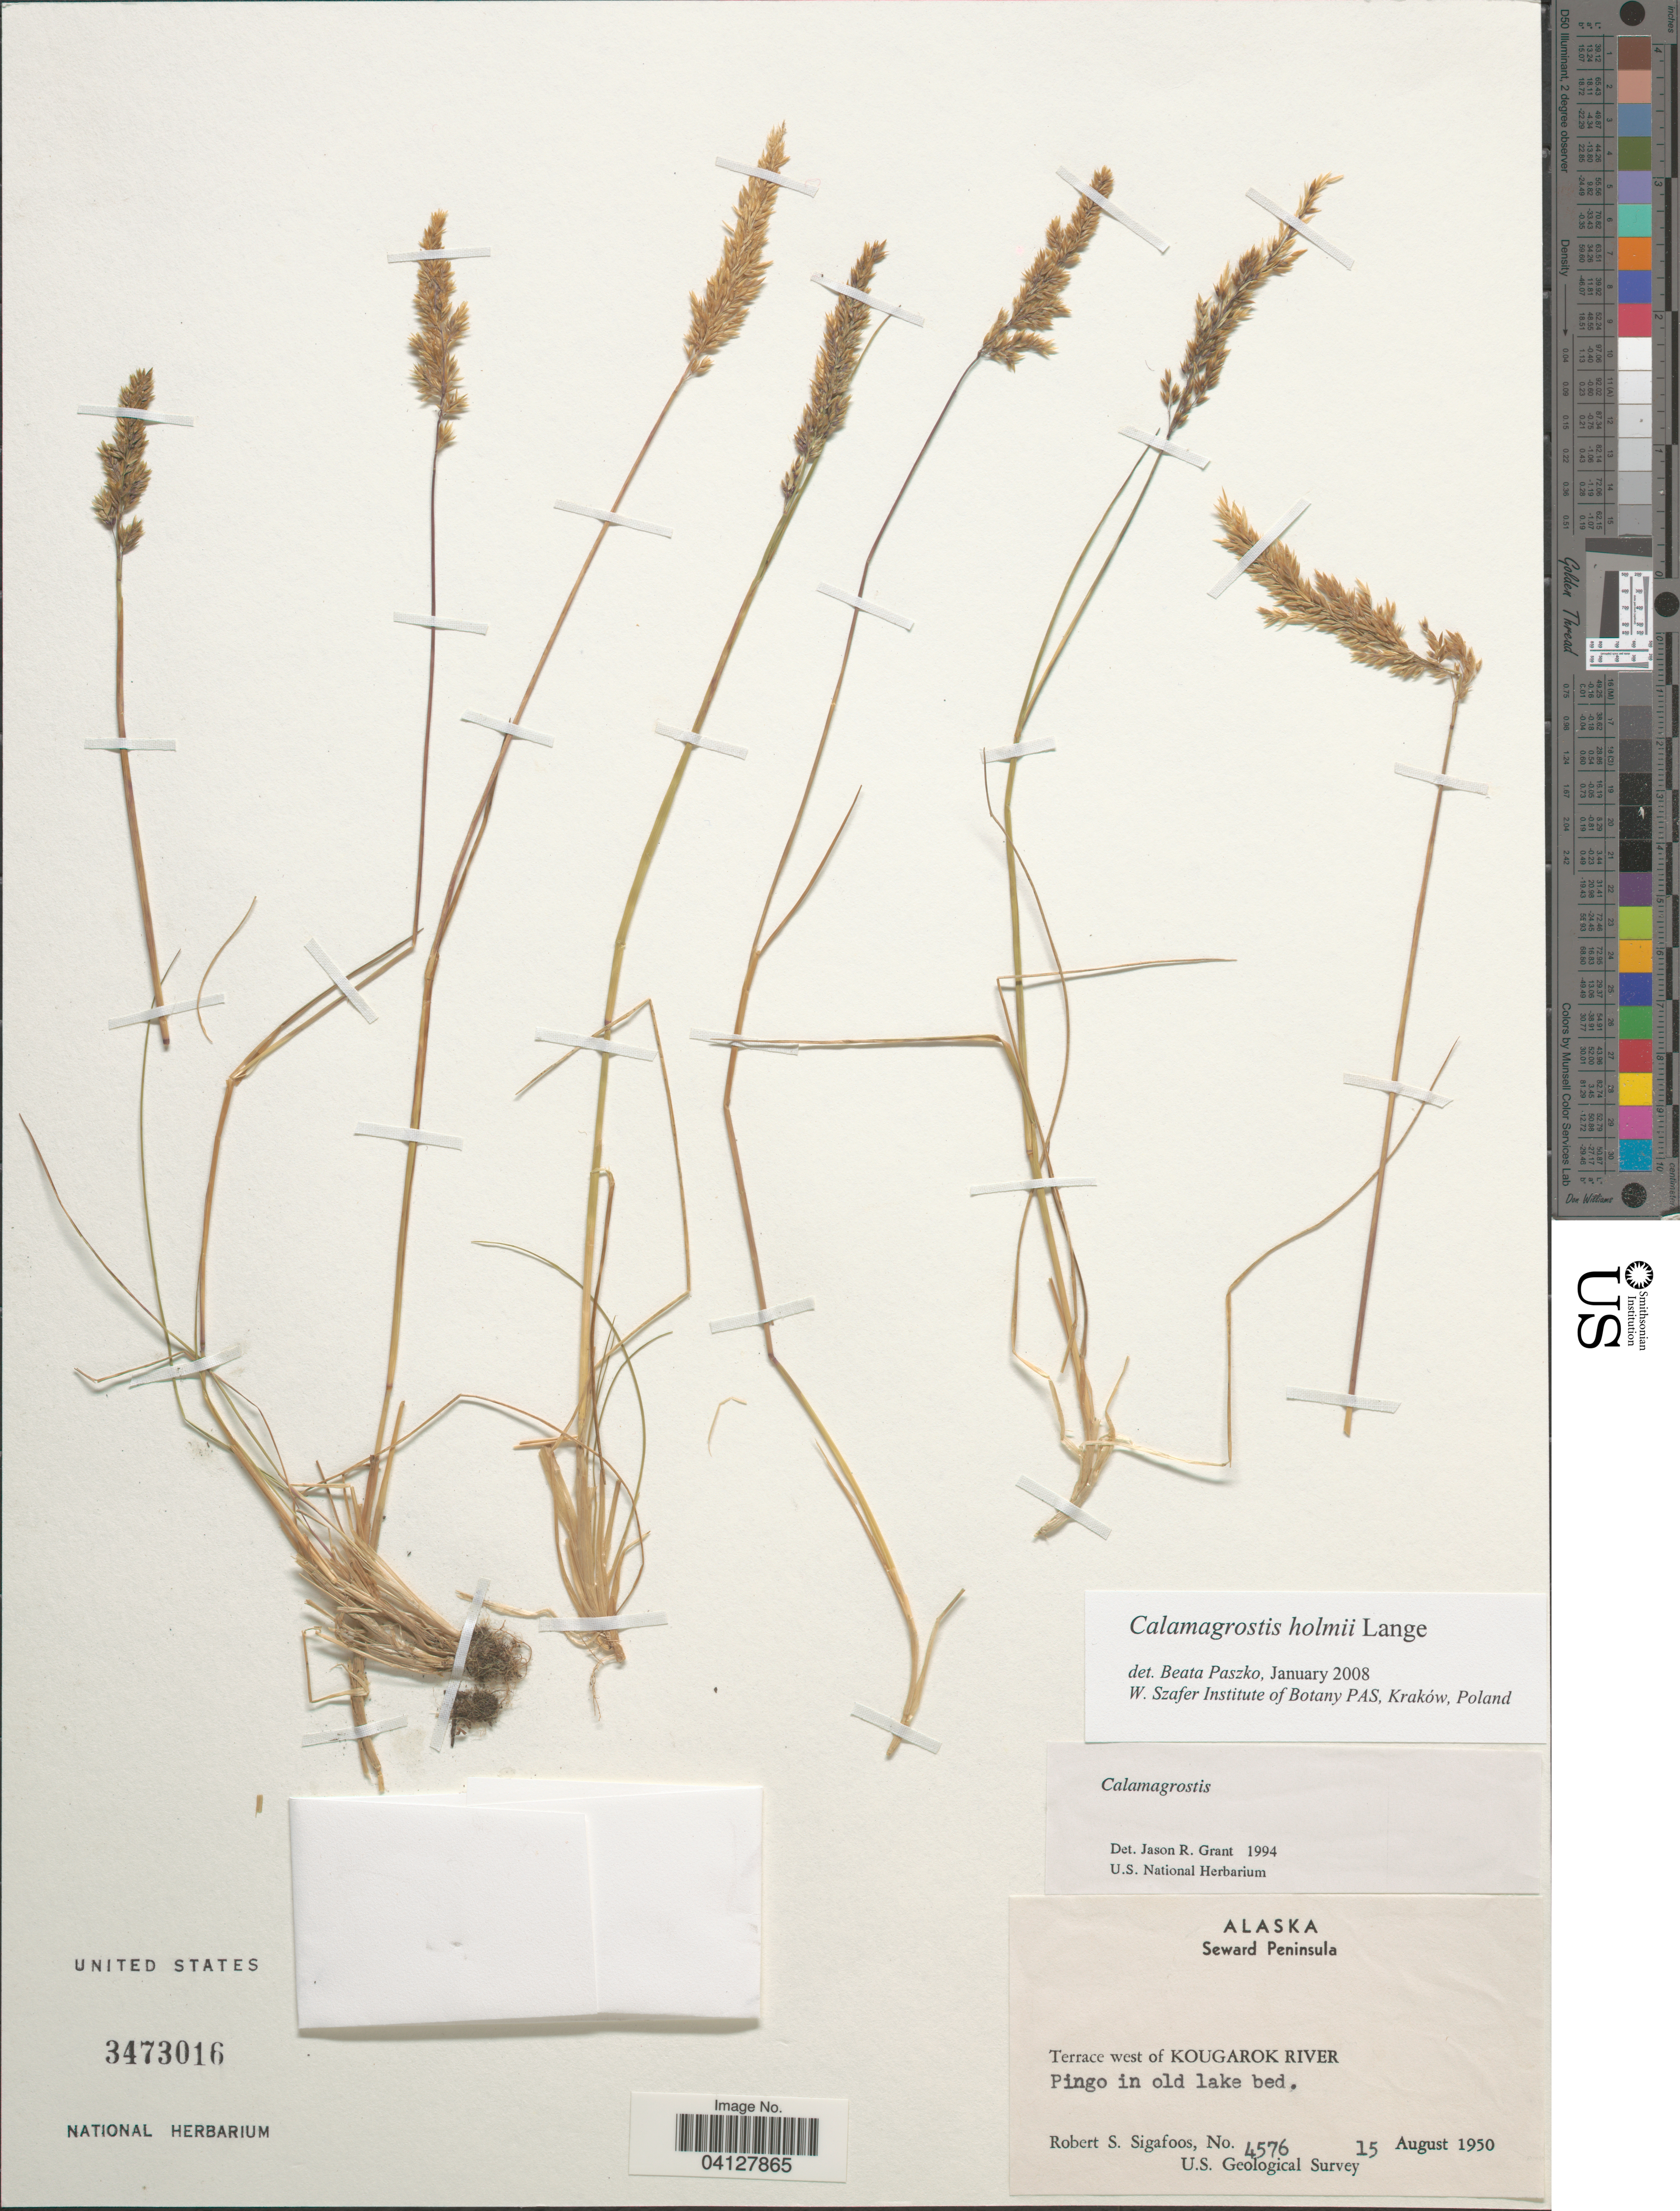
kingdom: Plantae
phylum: Tracheophyta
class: Liliopsida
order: Poales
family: Poaceae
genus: Calamagrostis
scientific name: Calamagrostis holmii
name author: A.E. Lange in Holm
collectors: R. Sigafoos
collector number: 4576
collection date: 1950-08-15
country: United States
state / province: Alaska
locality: Seward Peninsula. Terrace west of Kougarok River. Pingo in old lake bed. U.S. Geological Survey.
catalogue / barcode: US 3473016